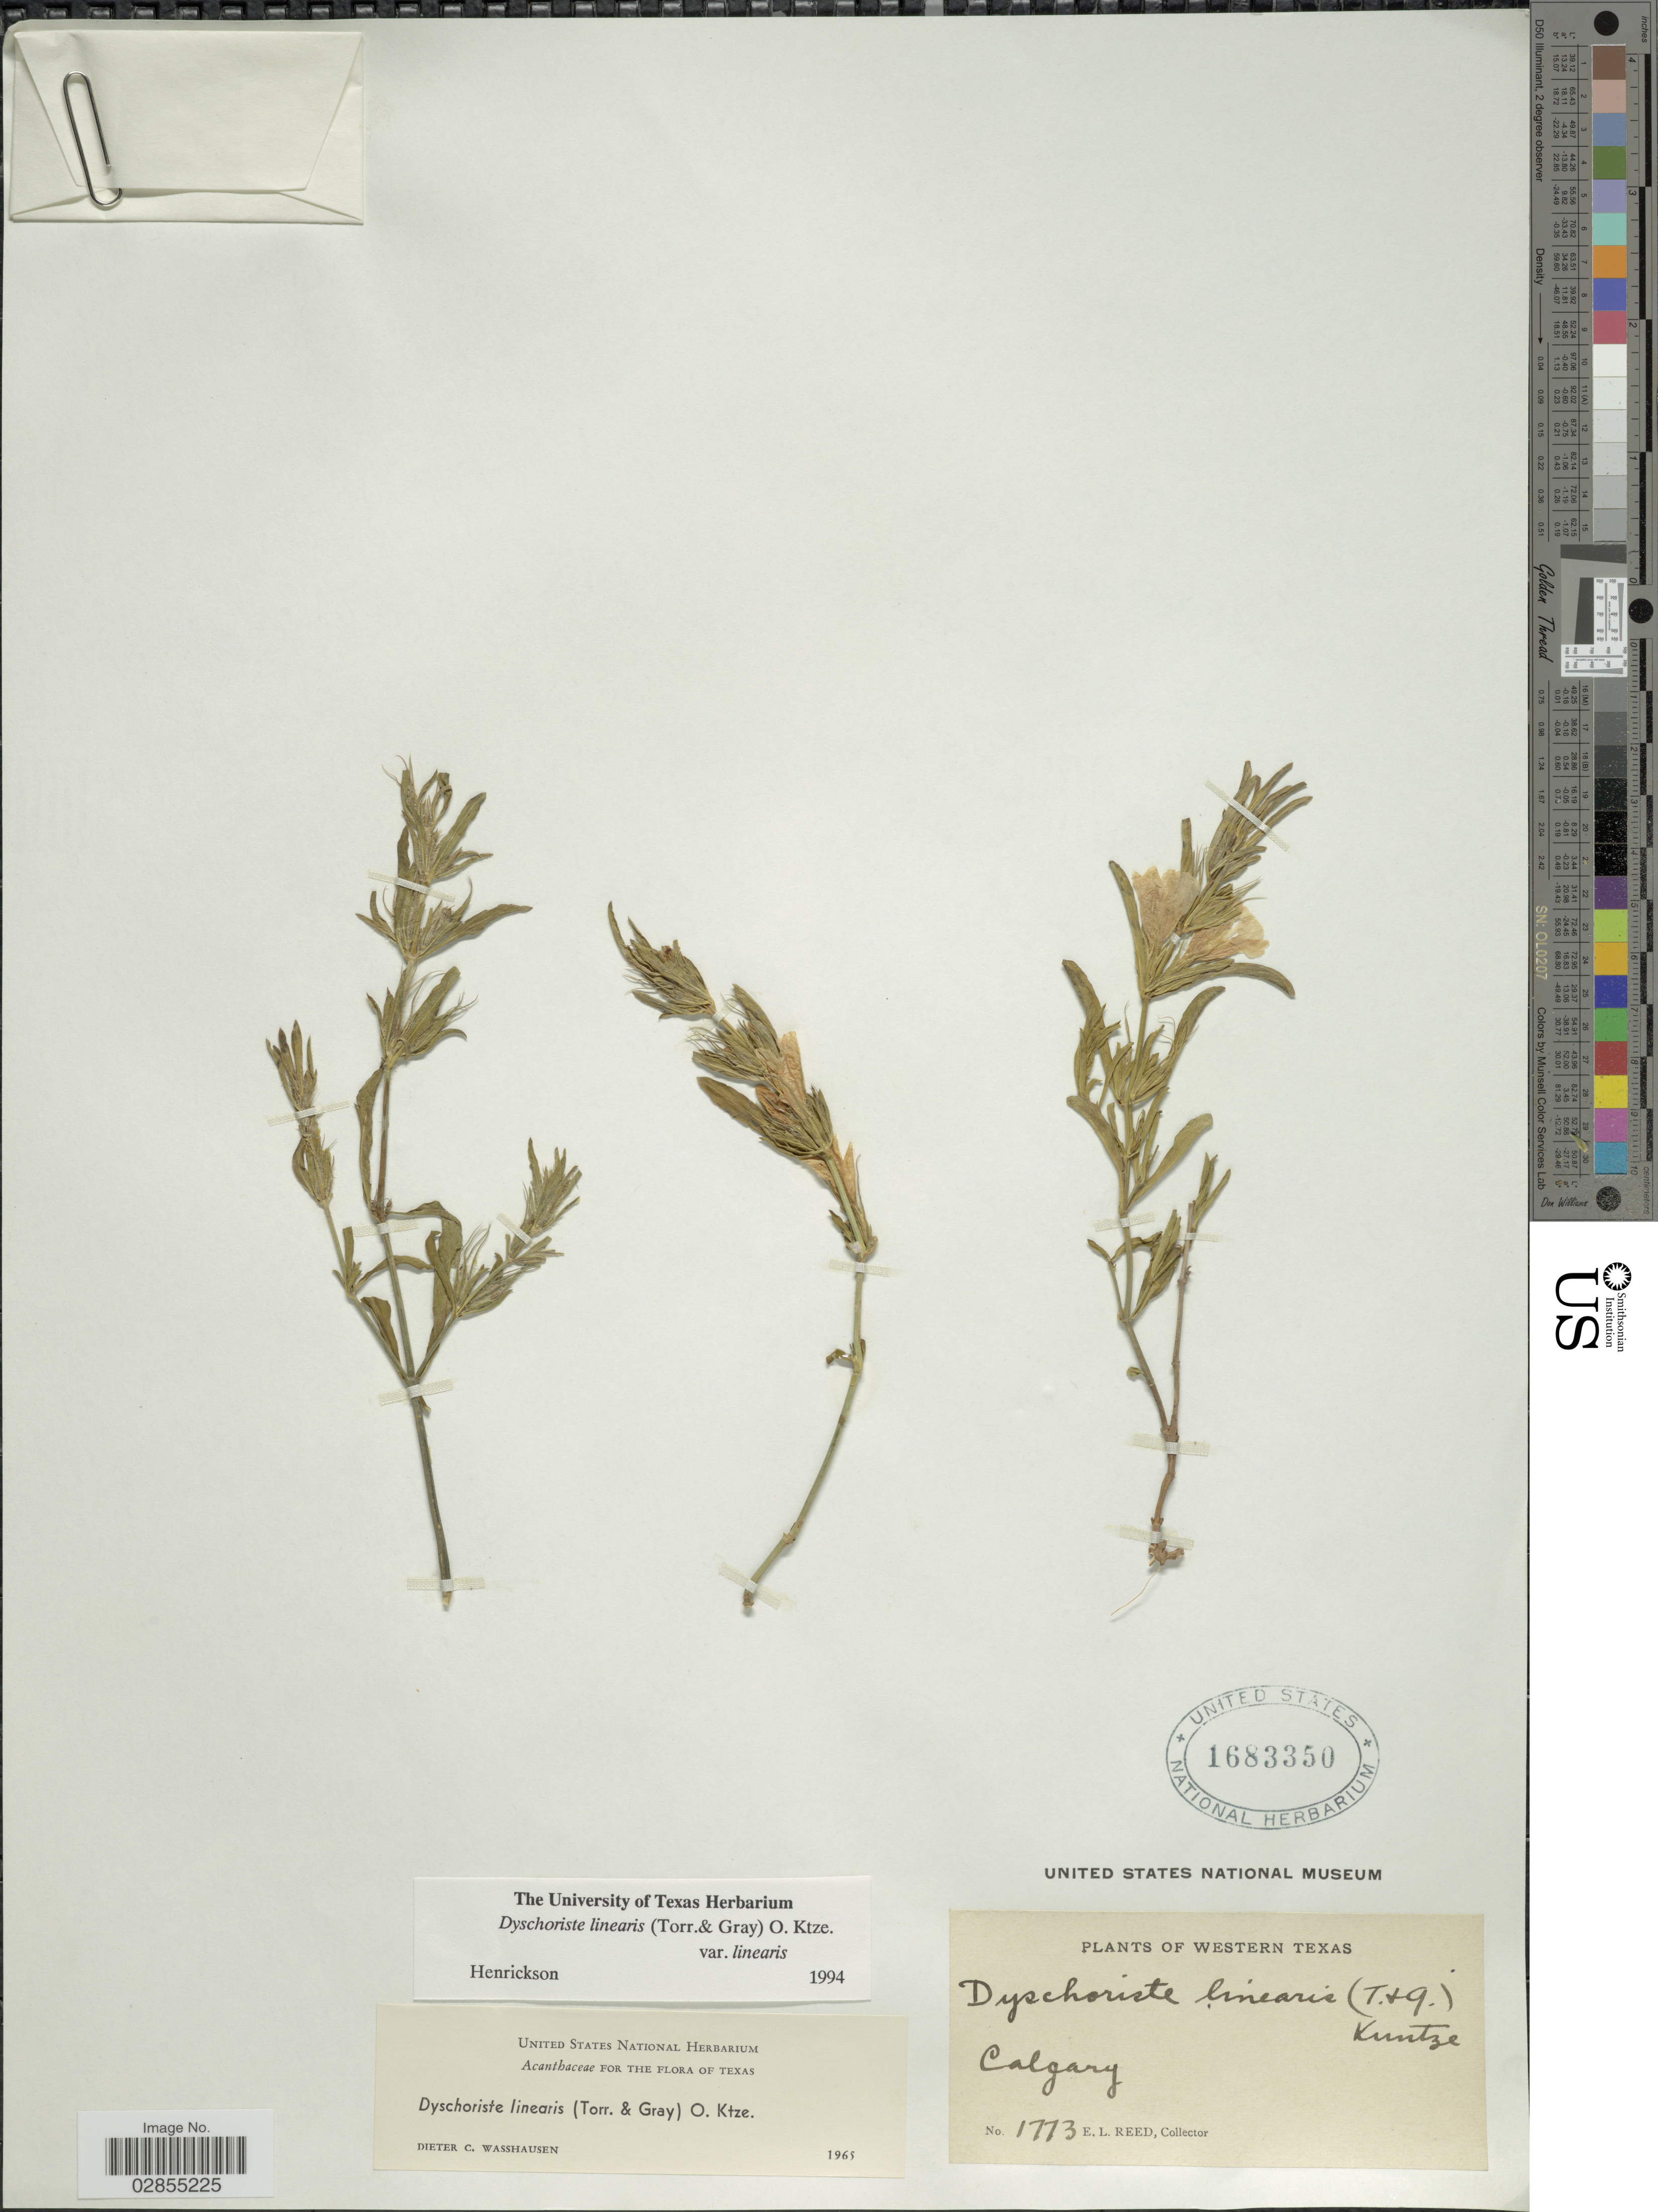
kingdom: Plantae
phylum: Tracheophyta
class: Magnoliopsida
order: Lamiales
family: Acanthaceae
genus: Dyschoriste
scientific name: Dyschoriste linearis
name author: (Torr. & A. Gray) Kuntze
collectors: E. Reed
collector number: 1773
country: United States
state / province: Texas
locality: Western Texas. Calgary.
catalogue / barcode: US 1683350